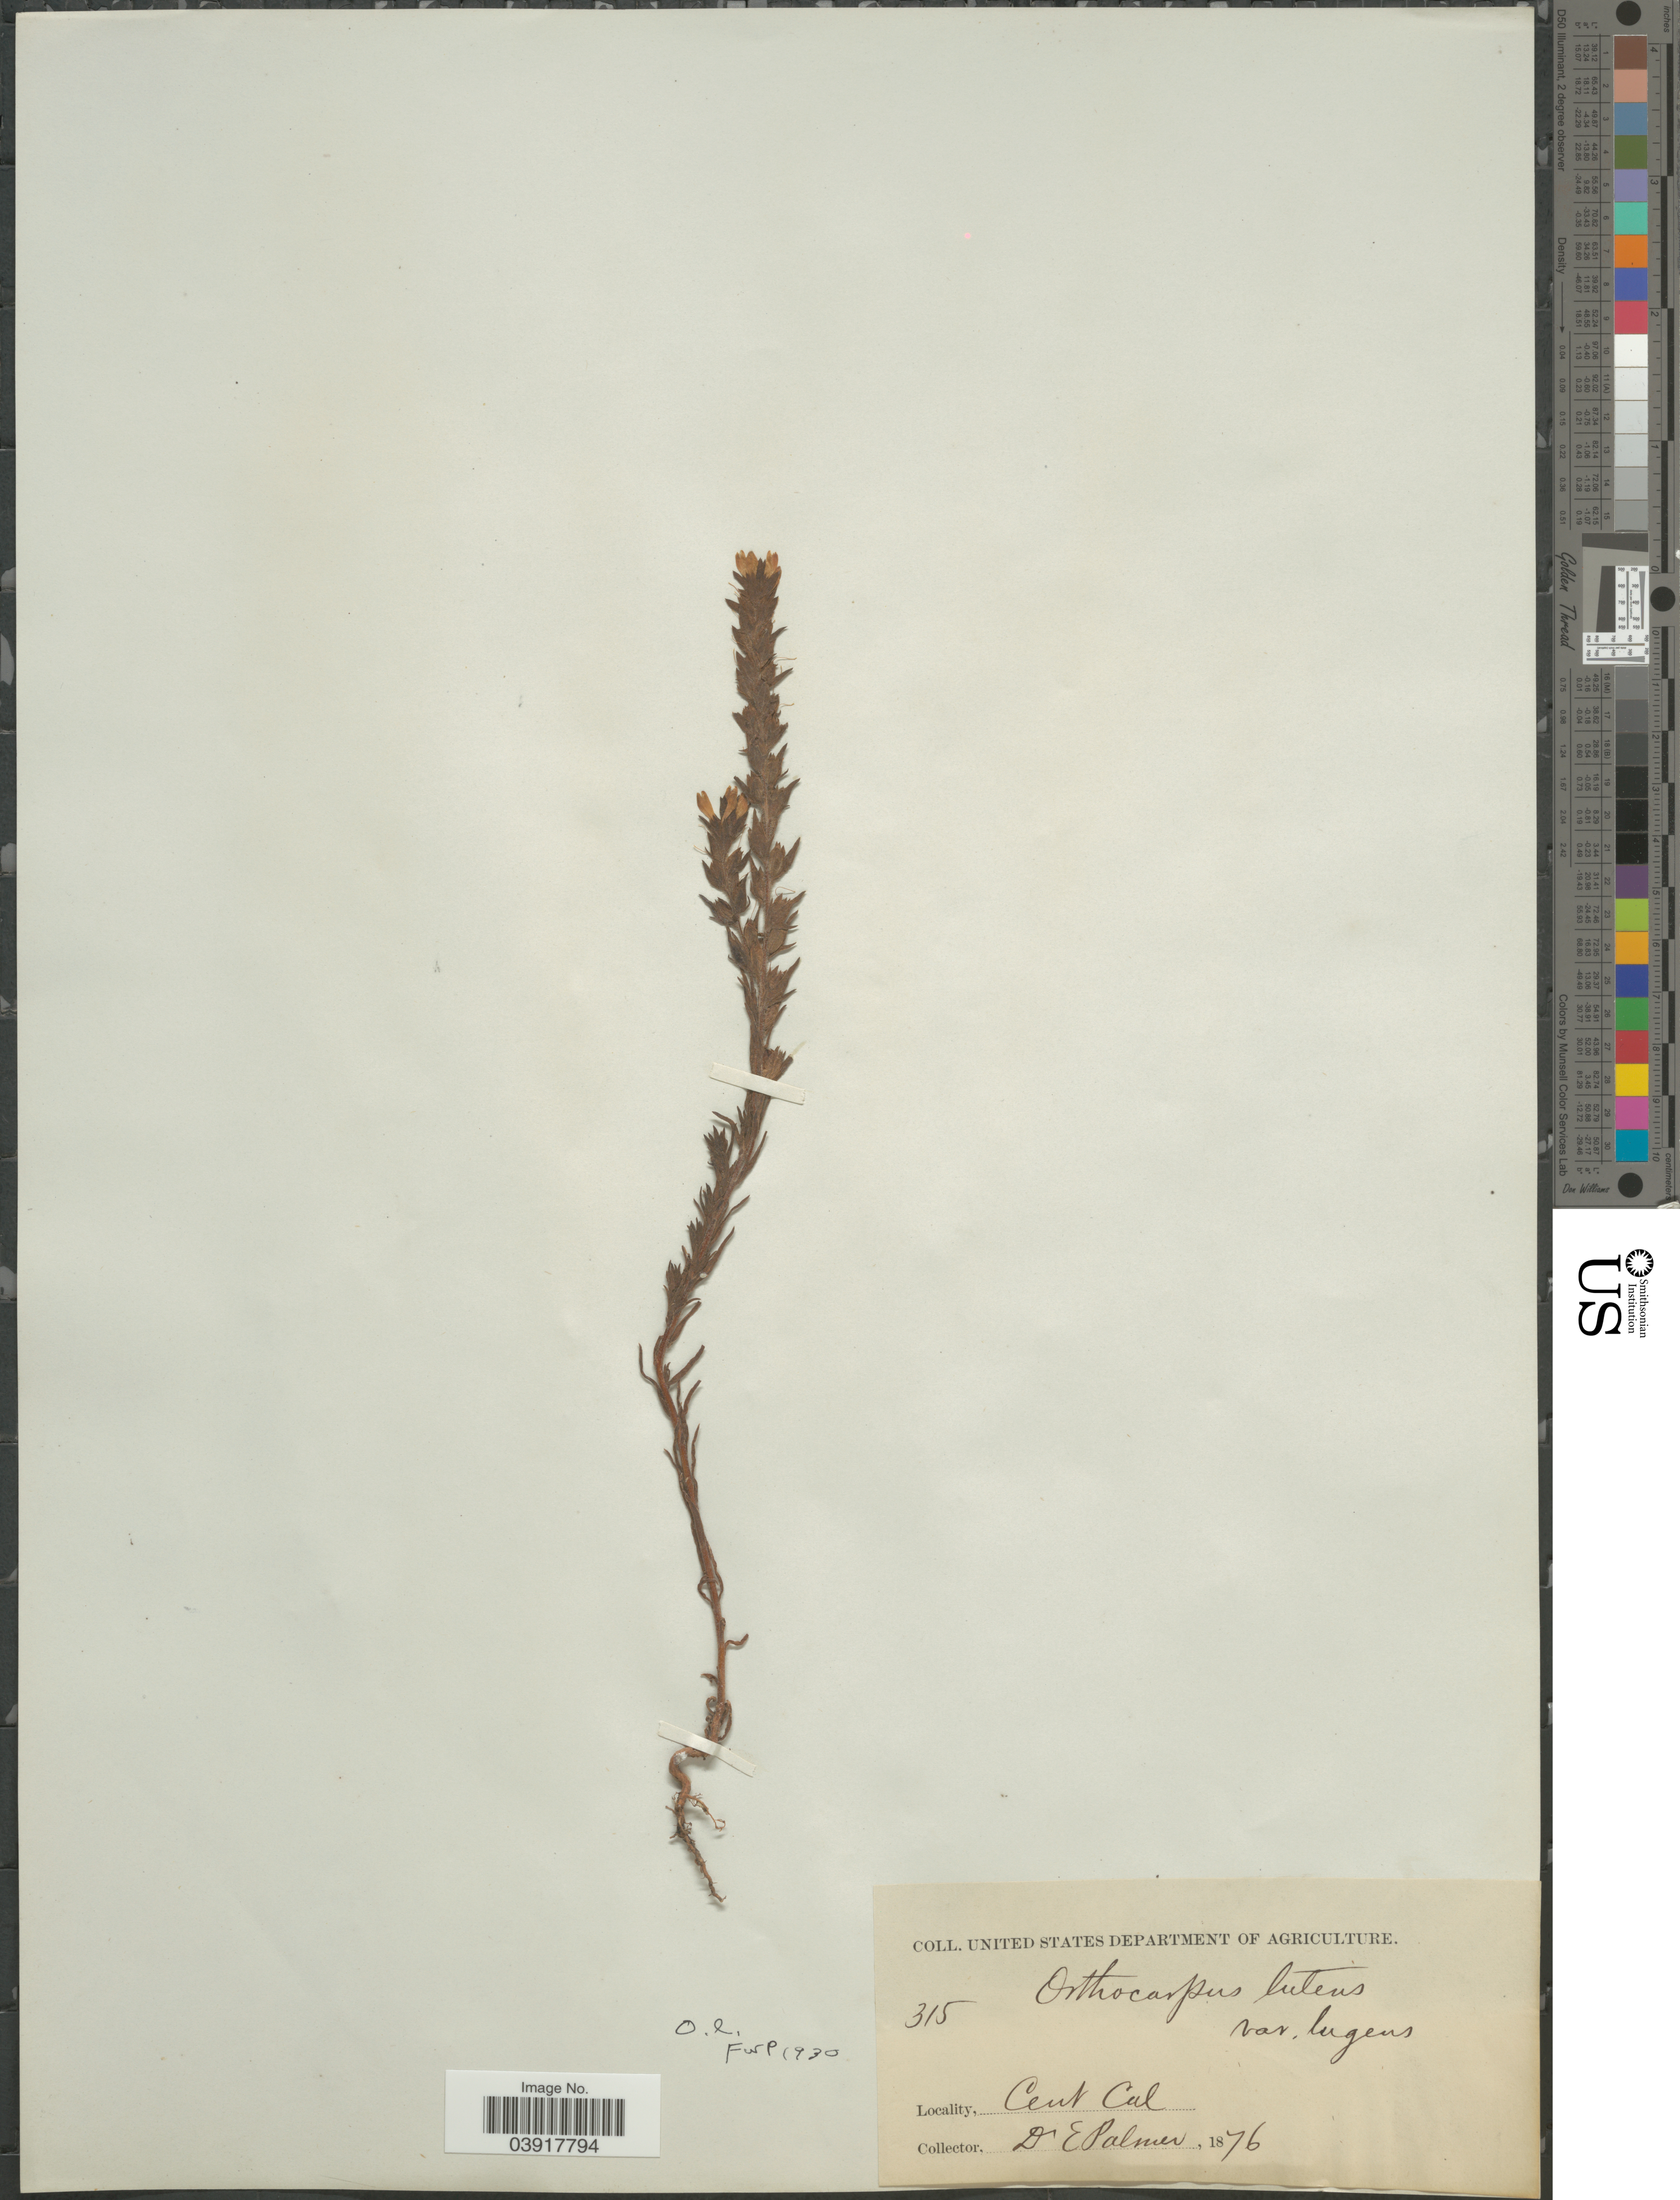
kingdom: Plantae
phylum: Tracheophyta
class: Magnoliopsida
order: Lamiales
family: Orobanchaceae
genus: Orthocarpus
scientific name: Orthocarpus luteus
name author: Nutt.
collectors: E. Palmer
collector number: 315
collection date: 1876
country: United States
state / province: California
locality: Cent Cal.